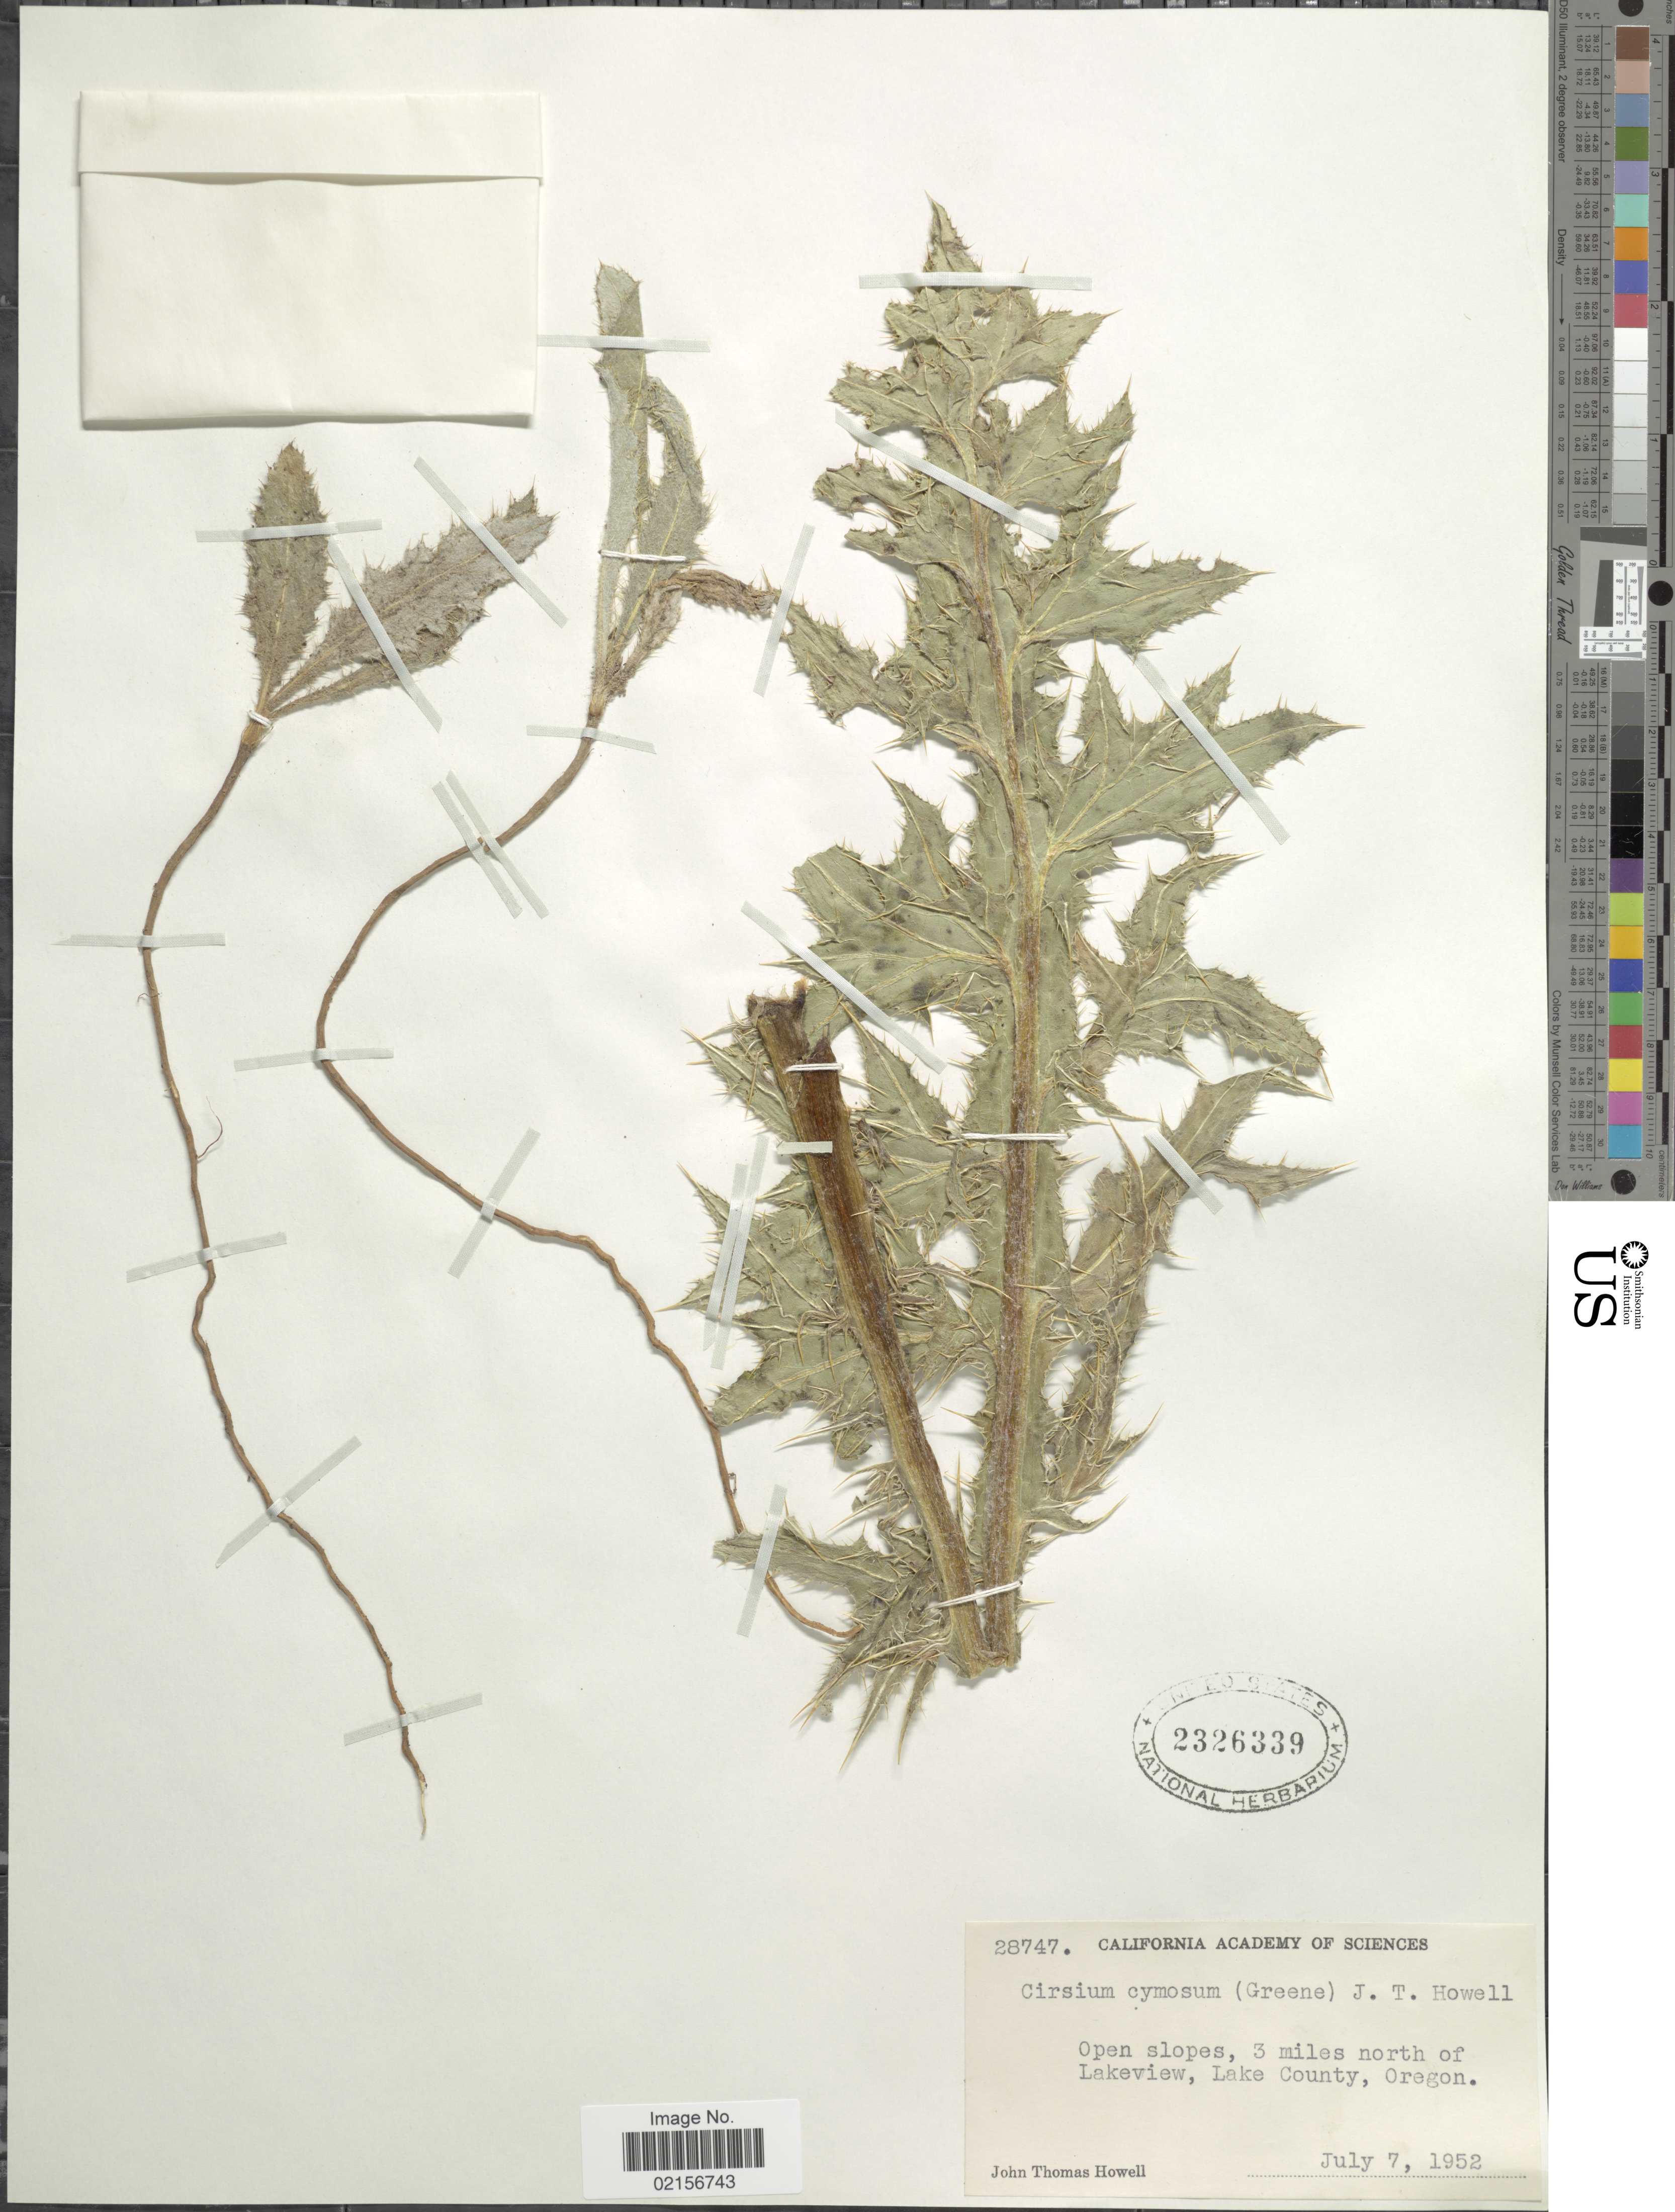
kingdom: Plantae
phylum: Tracheophyta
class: Magnoliopsida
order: Asterales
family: Asteraceae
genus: Cirsium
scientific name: Cirsium cymosum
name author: (Greene) J.T. Howell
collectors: J. T. Howell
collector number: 28747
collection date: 1952-07-07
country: United States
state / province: Oregon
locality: Open slopes, 3 miles north of Lakeview, Lake County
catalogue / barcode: US 2326339